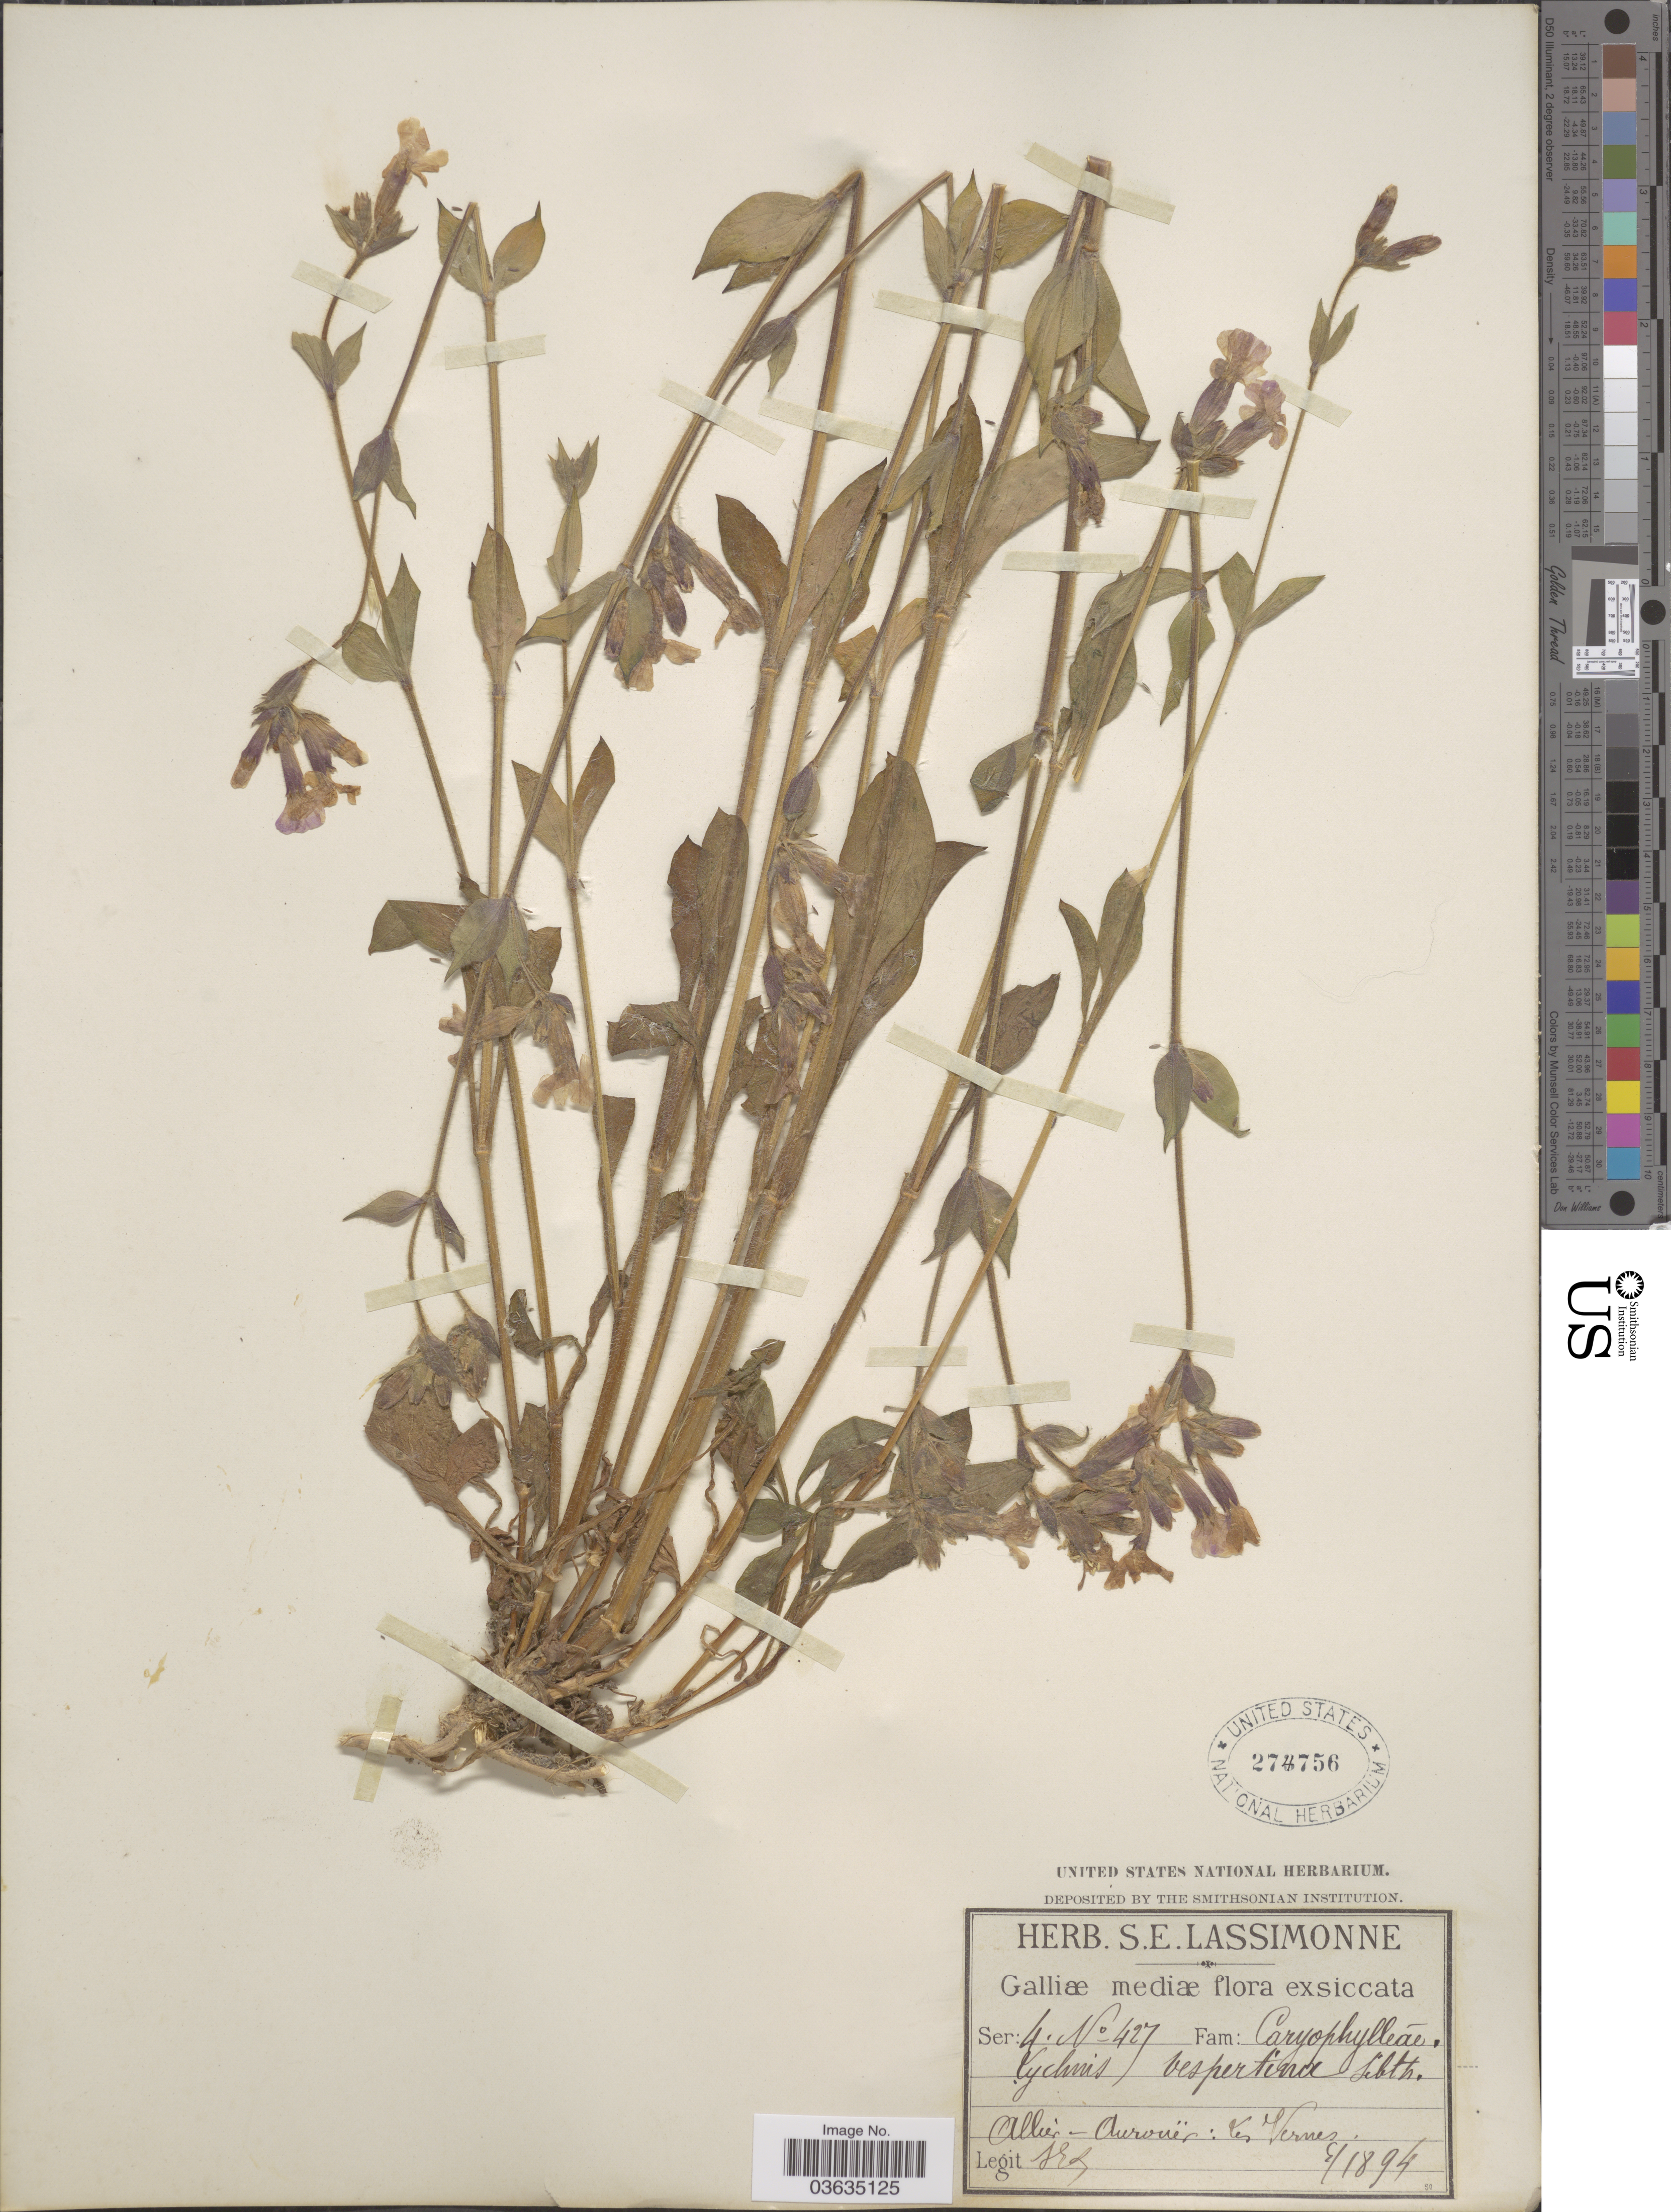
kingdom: Plantae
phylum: Tracheophyta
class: Magnoliopsida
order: Caryophyllales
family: Caryophyllaceae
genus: Silene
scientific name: Silene dioica subsp. dioica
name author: (L.) Clairv.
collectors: S. Lassimonne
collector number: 427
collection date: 1894-03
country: France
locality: Galliæ mediæ. Allier - Aurouër: Les Vernes.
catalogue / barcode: US 274756